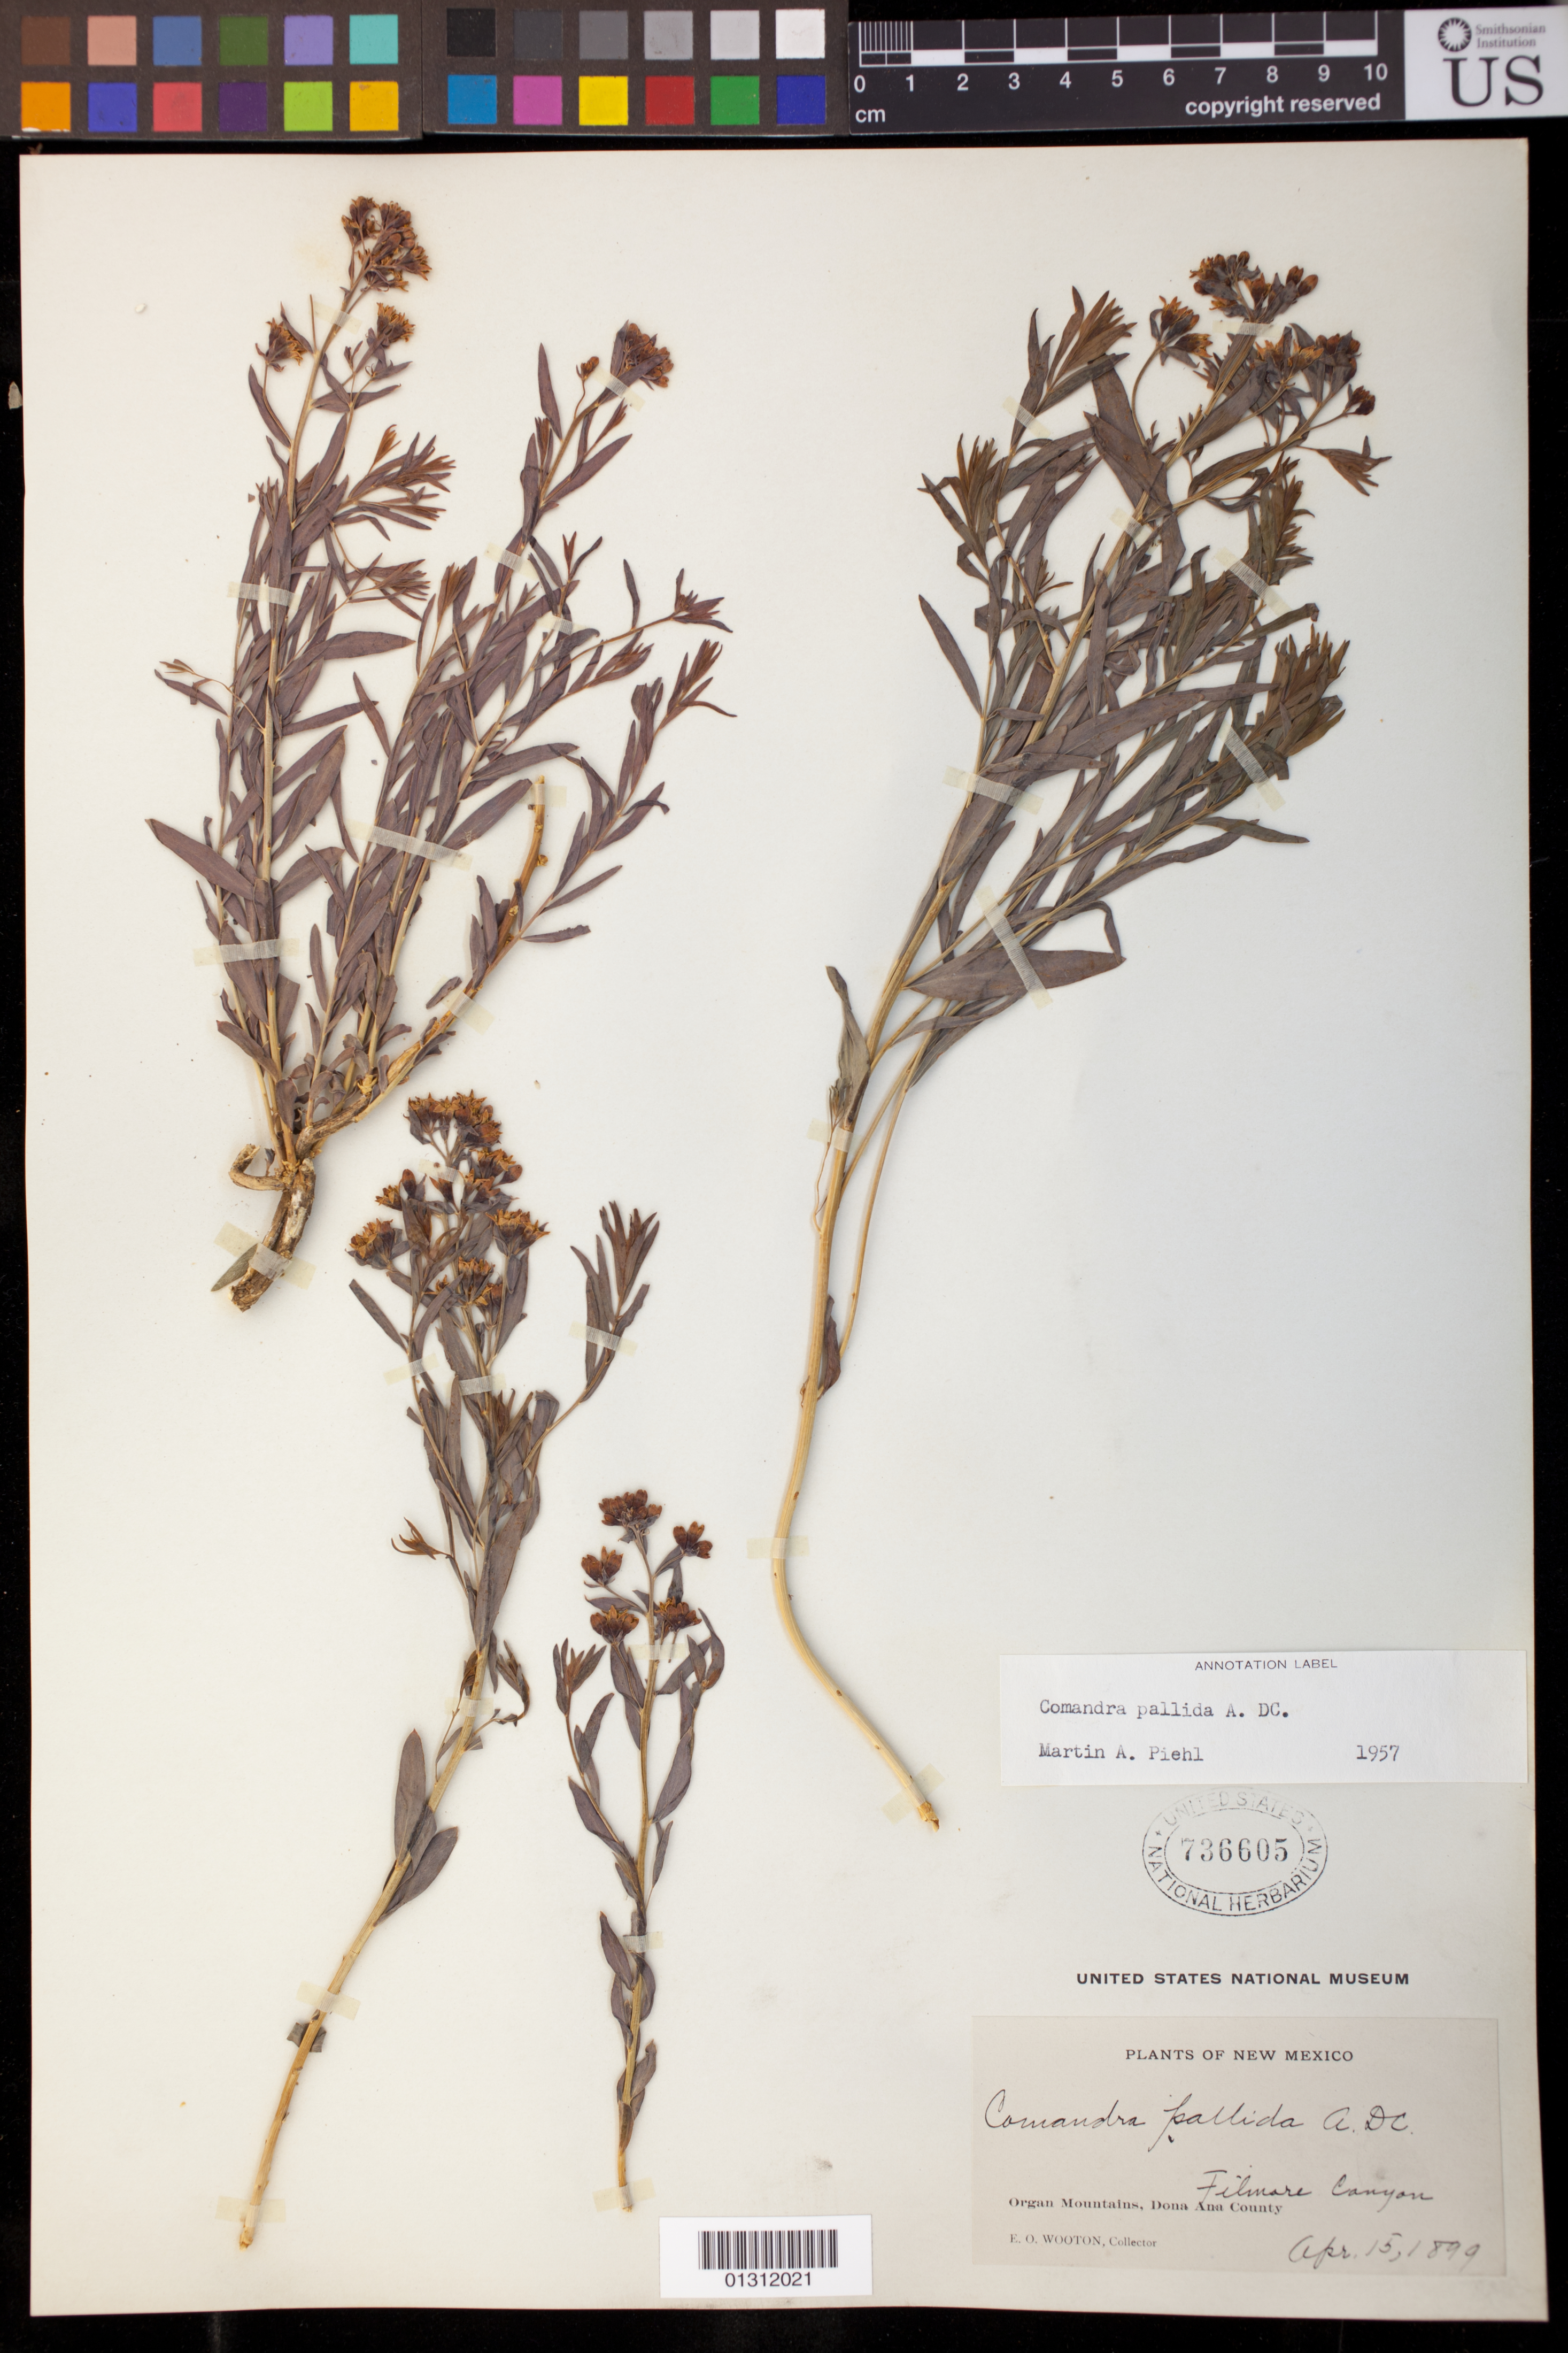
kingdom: Plantae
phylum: Tracheophyta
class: Magnoliopsida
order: Santalales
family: Comandraceae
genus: Comandra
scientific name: Comandra pallida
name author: A. DC.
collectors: E. O. Wooton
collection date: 1899-04-15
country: United States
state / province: New Mexico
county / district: Dona Ana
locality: Organ Mountains, Filmore Canyon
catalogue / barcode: US 736605